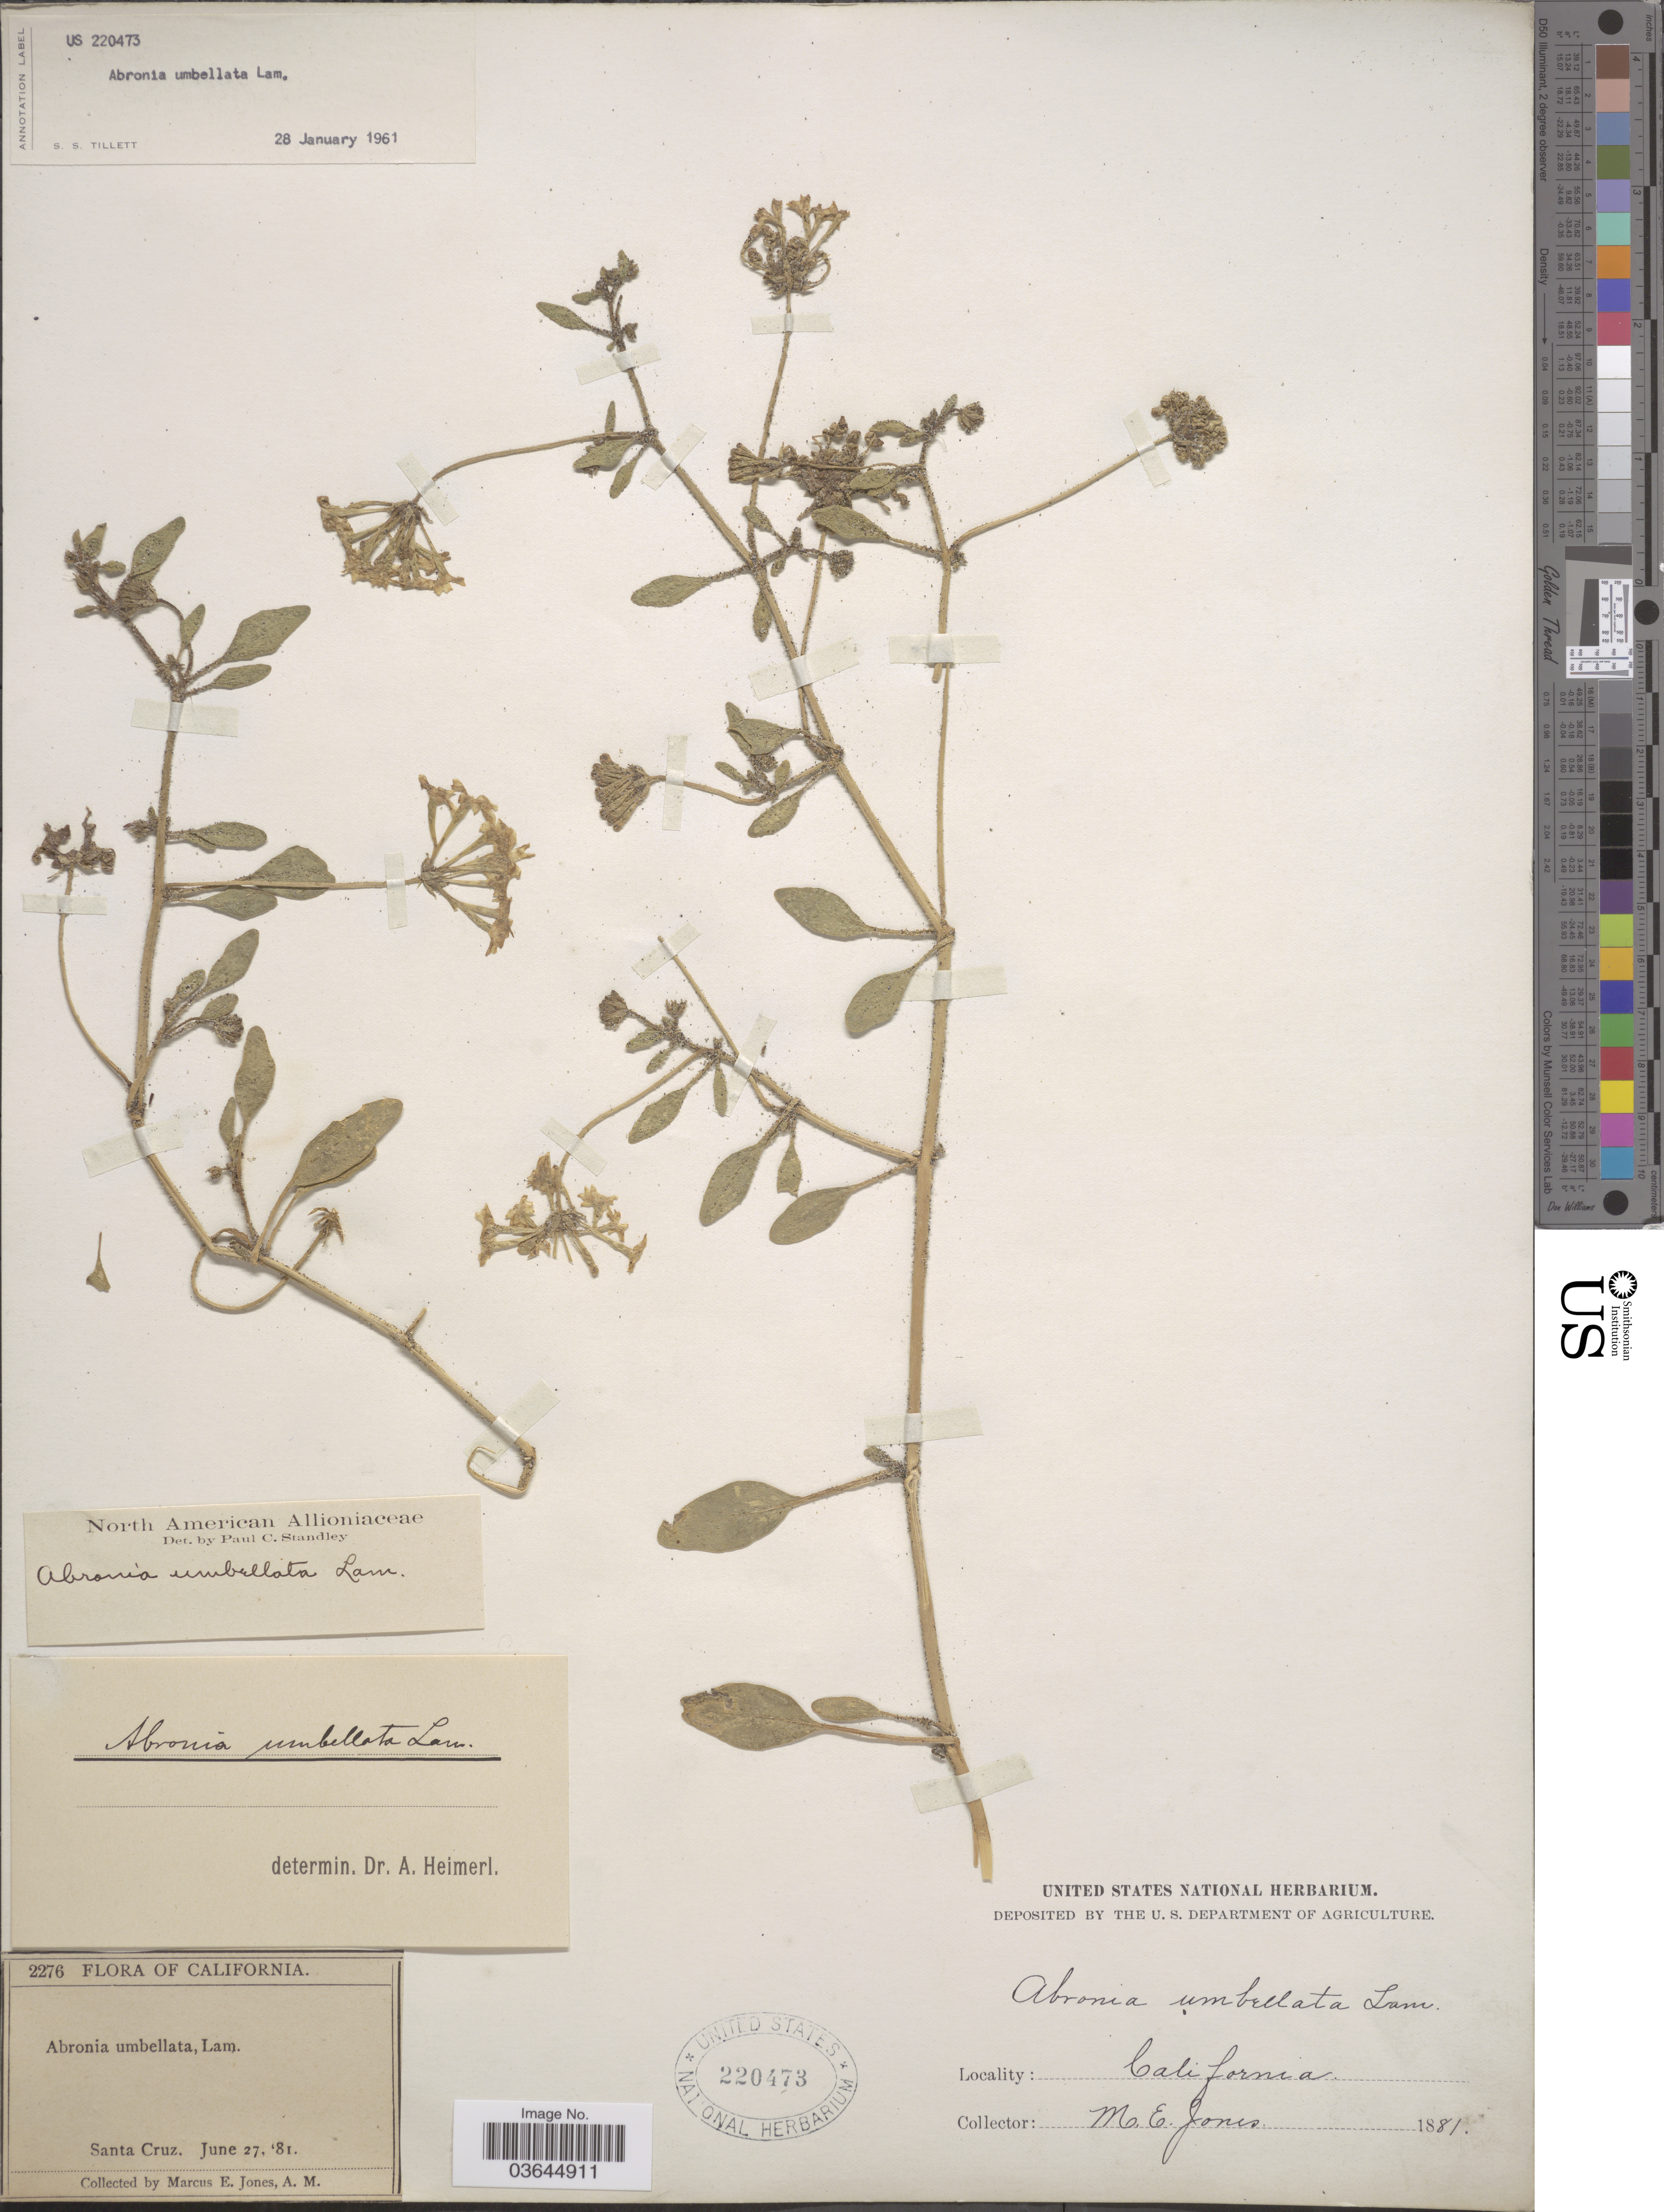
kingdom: Plantae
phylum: Tracheophyta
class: Magnoliopsida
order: Caryophyllales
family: Nyctaginaceae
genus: Abronia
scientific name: Abronia umbellata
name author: Lam.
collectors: M. E. Jones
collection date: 1881-06-27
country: United States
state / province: California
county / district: Santa Cruz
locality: Santa Cruz.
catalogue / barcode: US 220473